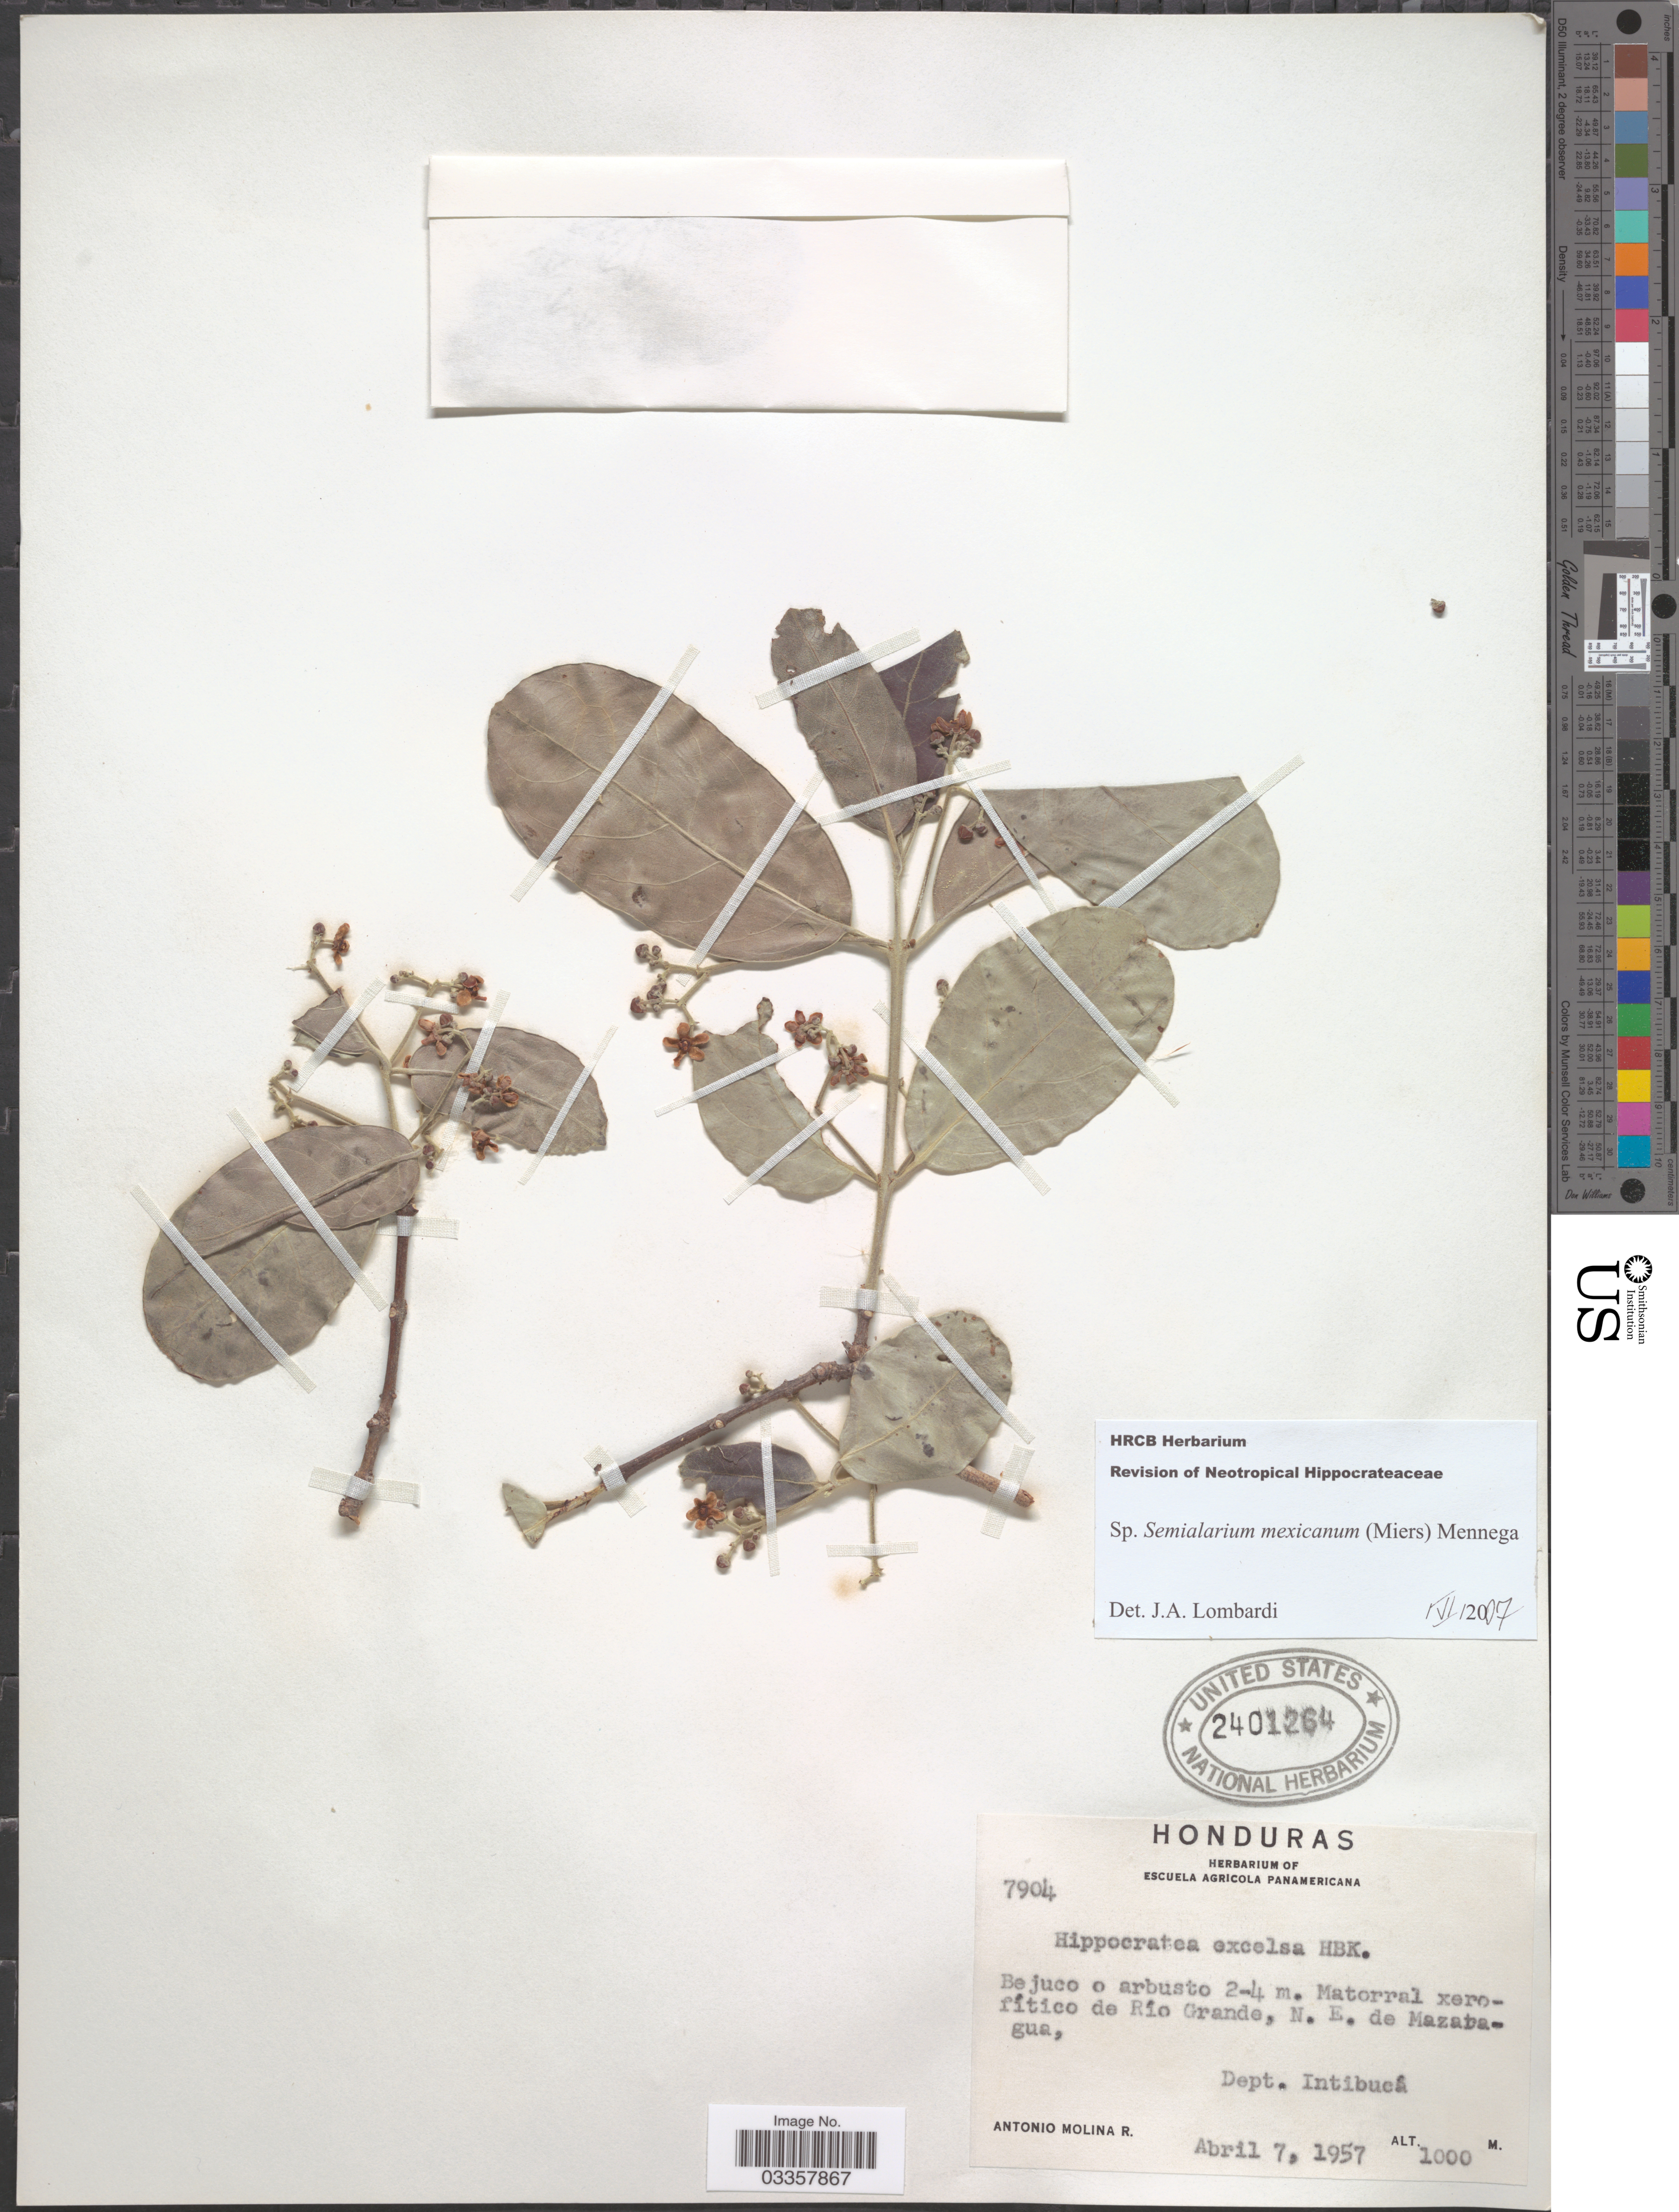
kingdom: Plantae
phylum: Tracheophyta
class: Magnoliopsida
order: Celastrales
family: Celastraceae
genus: Semialarium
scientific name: Semialarium mexicanum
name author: (Miers) Mennega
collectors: A. Molina R.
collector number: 7904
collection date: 1957-04-07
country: Honduras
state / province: Intibuca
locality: Matorral xerofítico de Río Grande, N. E. de Mazabagua, Dept. Intibucá.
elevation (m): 1000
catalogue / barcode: US 2401264